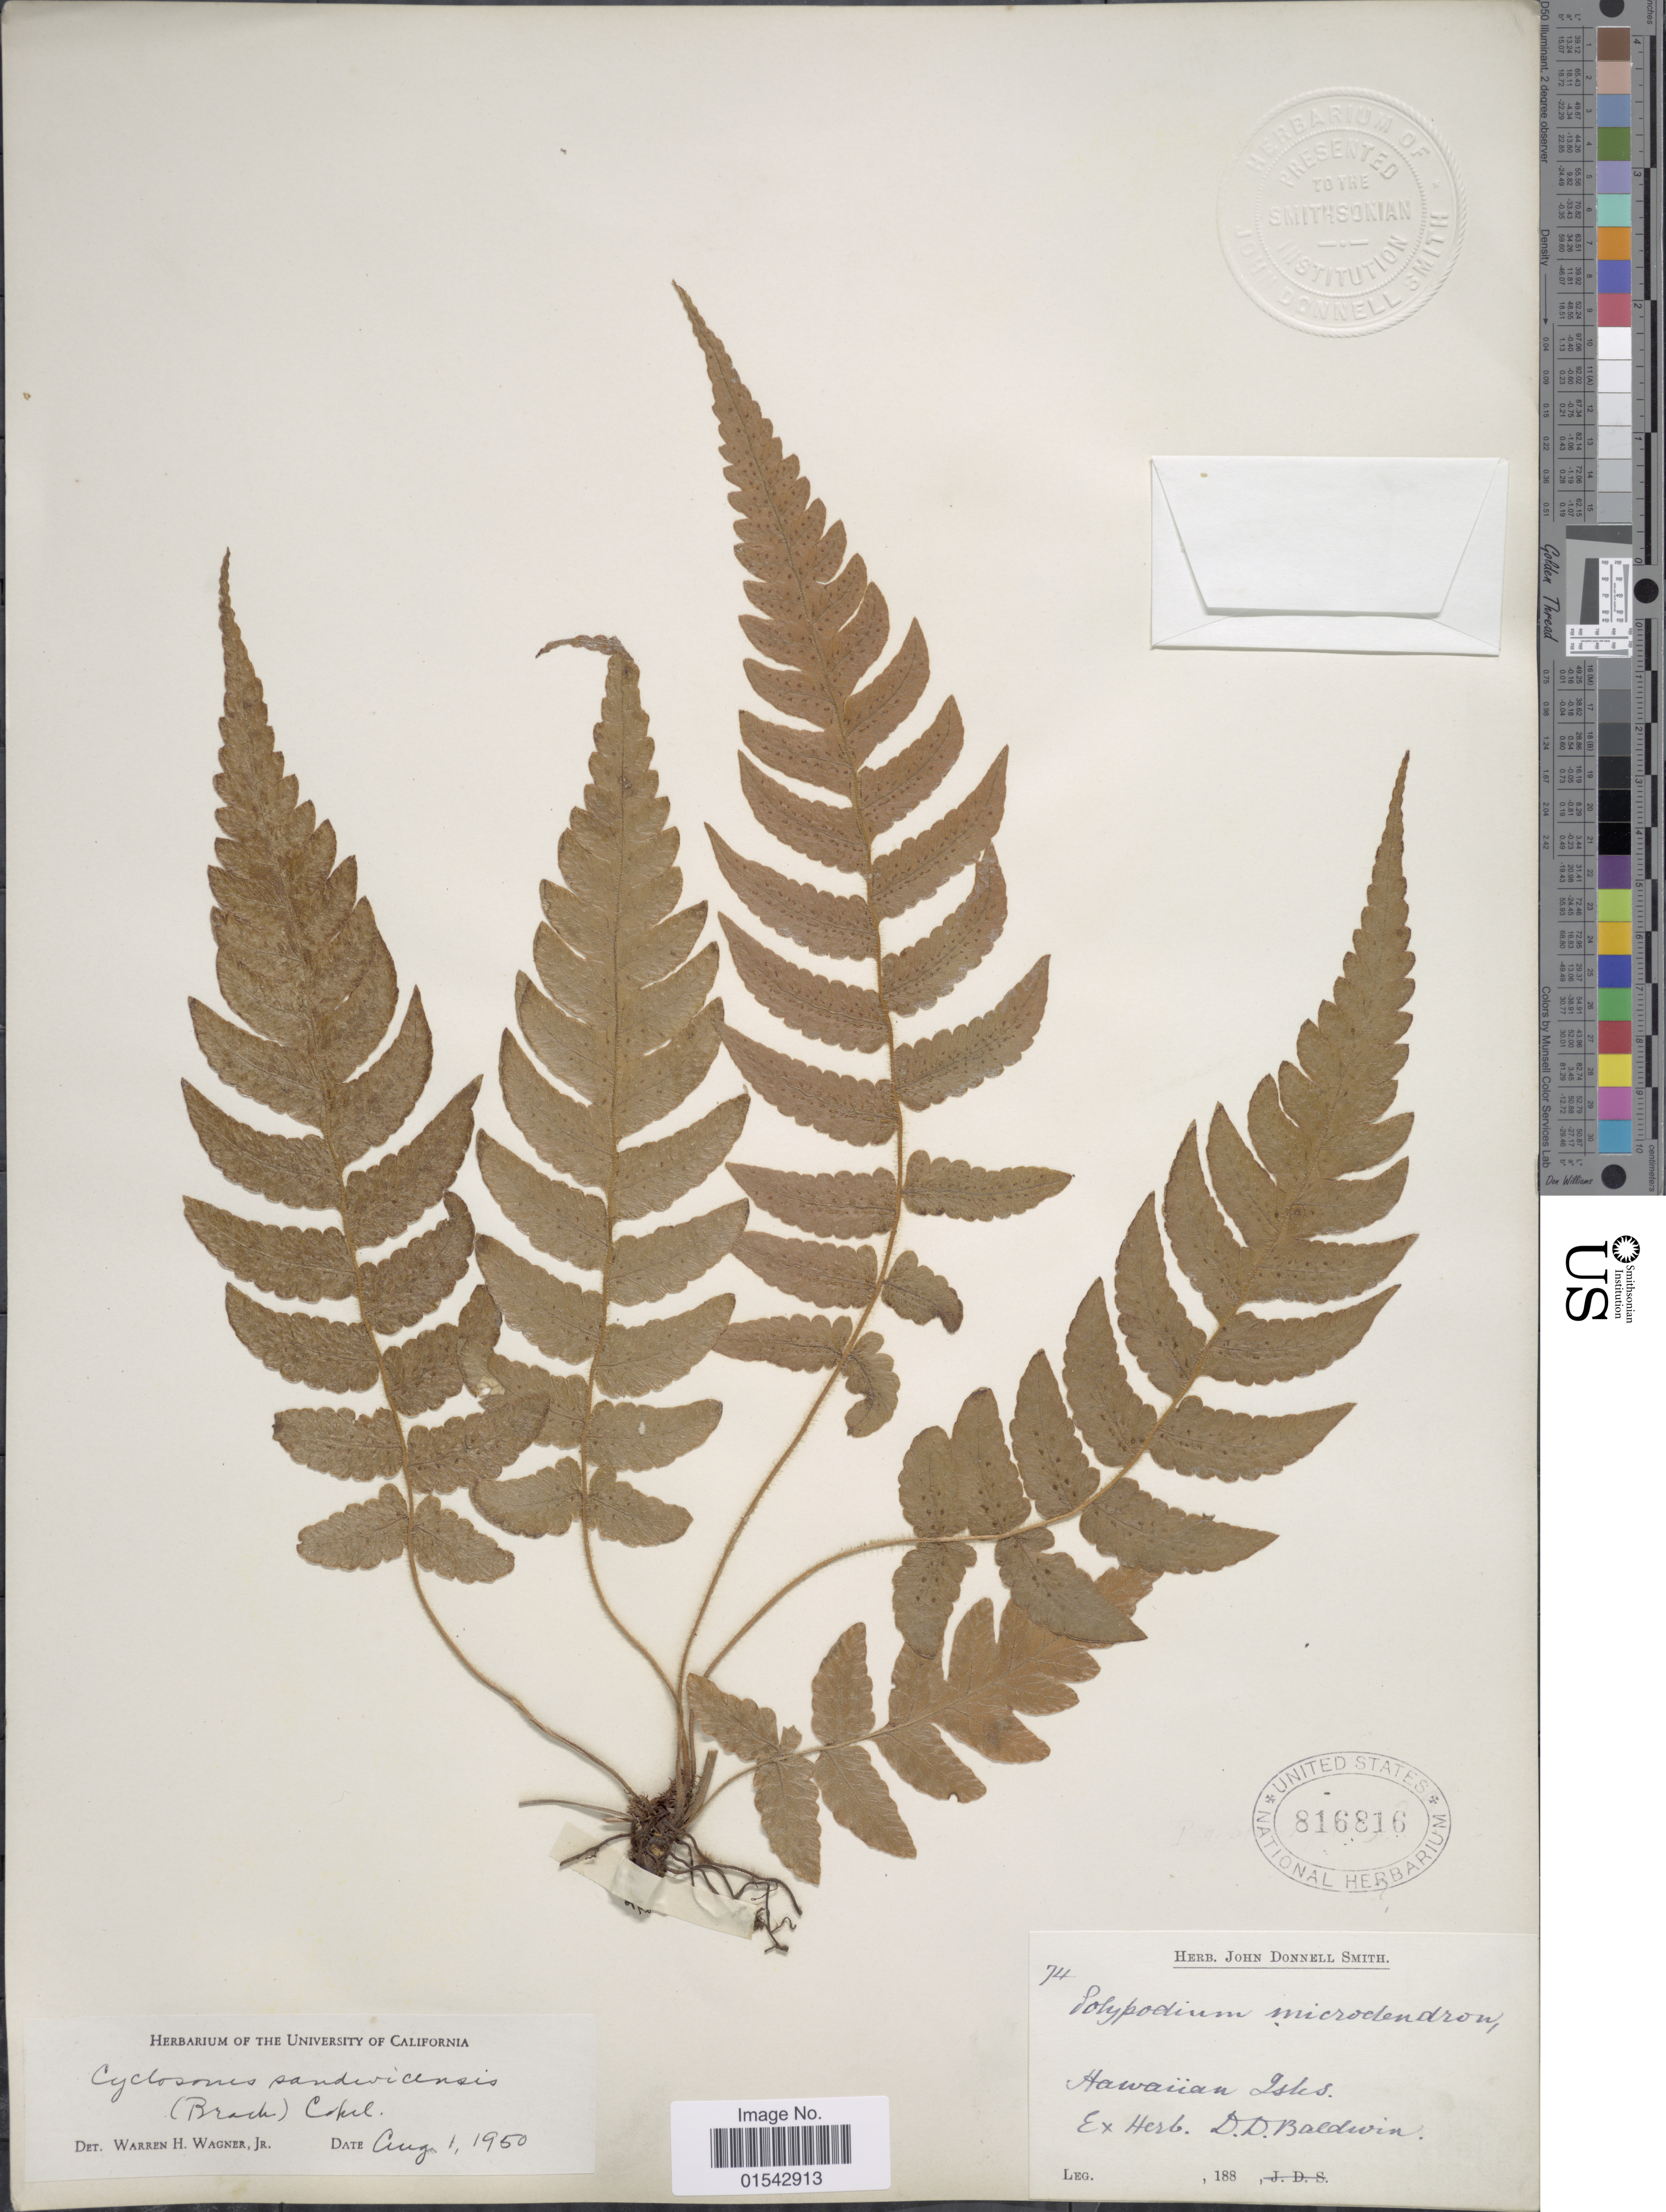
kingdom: Plantae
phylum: Tracheophyta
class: Polypodiopsida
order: Polypodiales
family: Thelypteridaceae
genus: Cyclosorus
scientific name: Cyclosorus sandwicensis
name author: Copel.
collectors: D. Baldwin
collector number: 74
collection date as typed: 188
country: United States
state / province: Hawaii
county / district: Hawaii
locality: Hawaiian Isles.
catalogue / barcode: US 816816